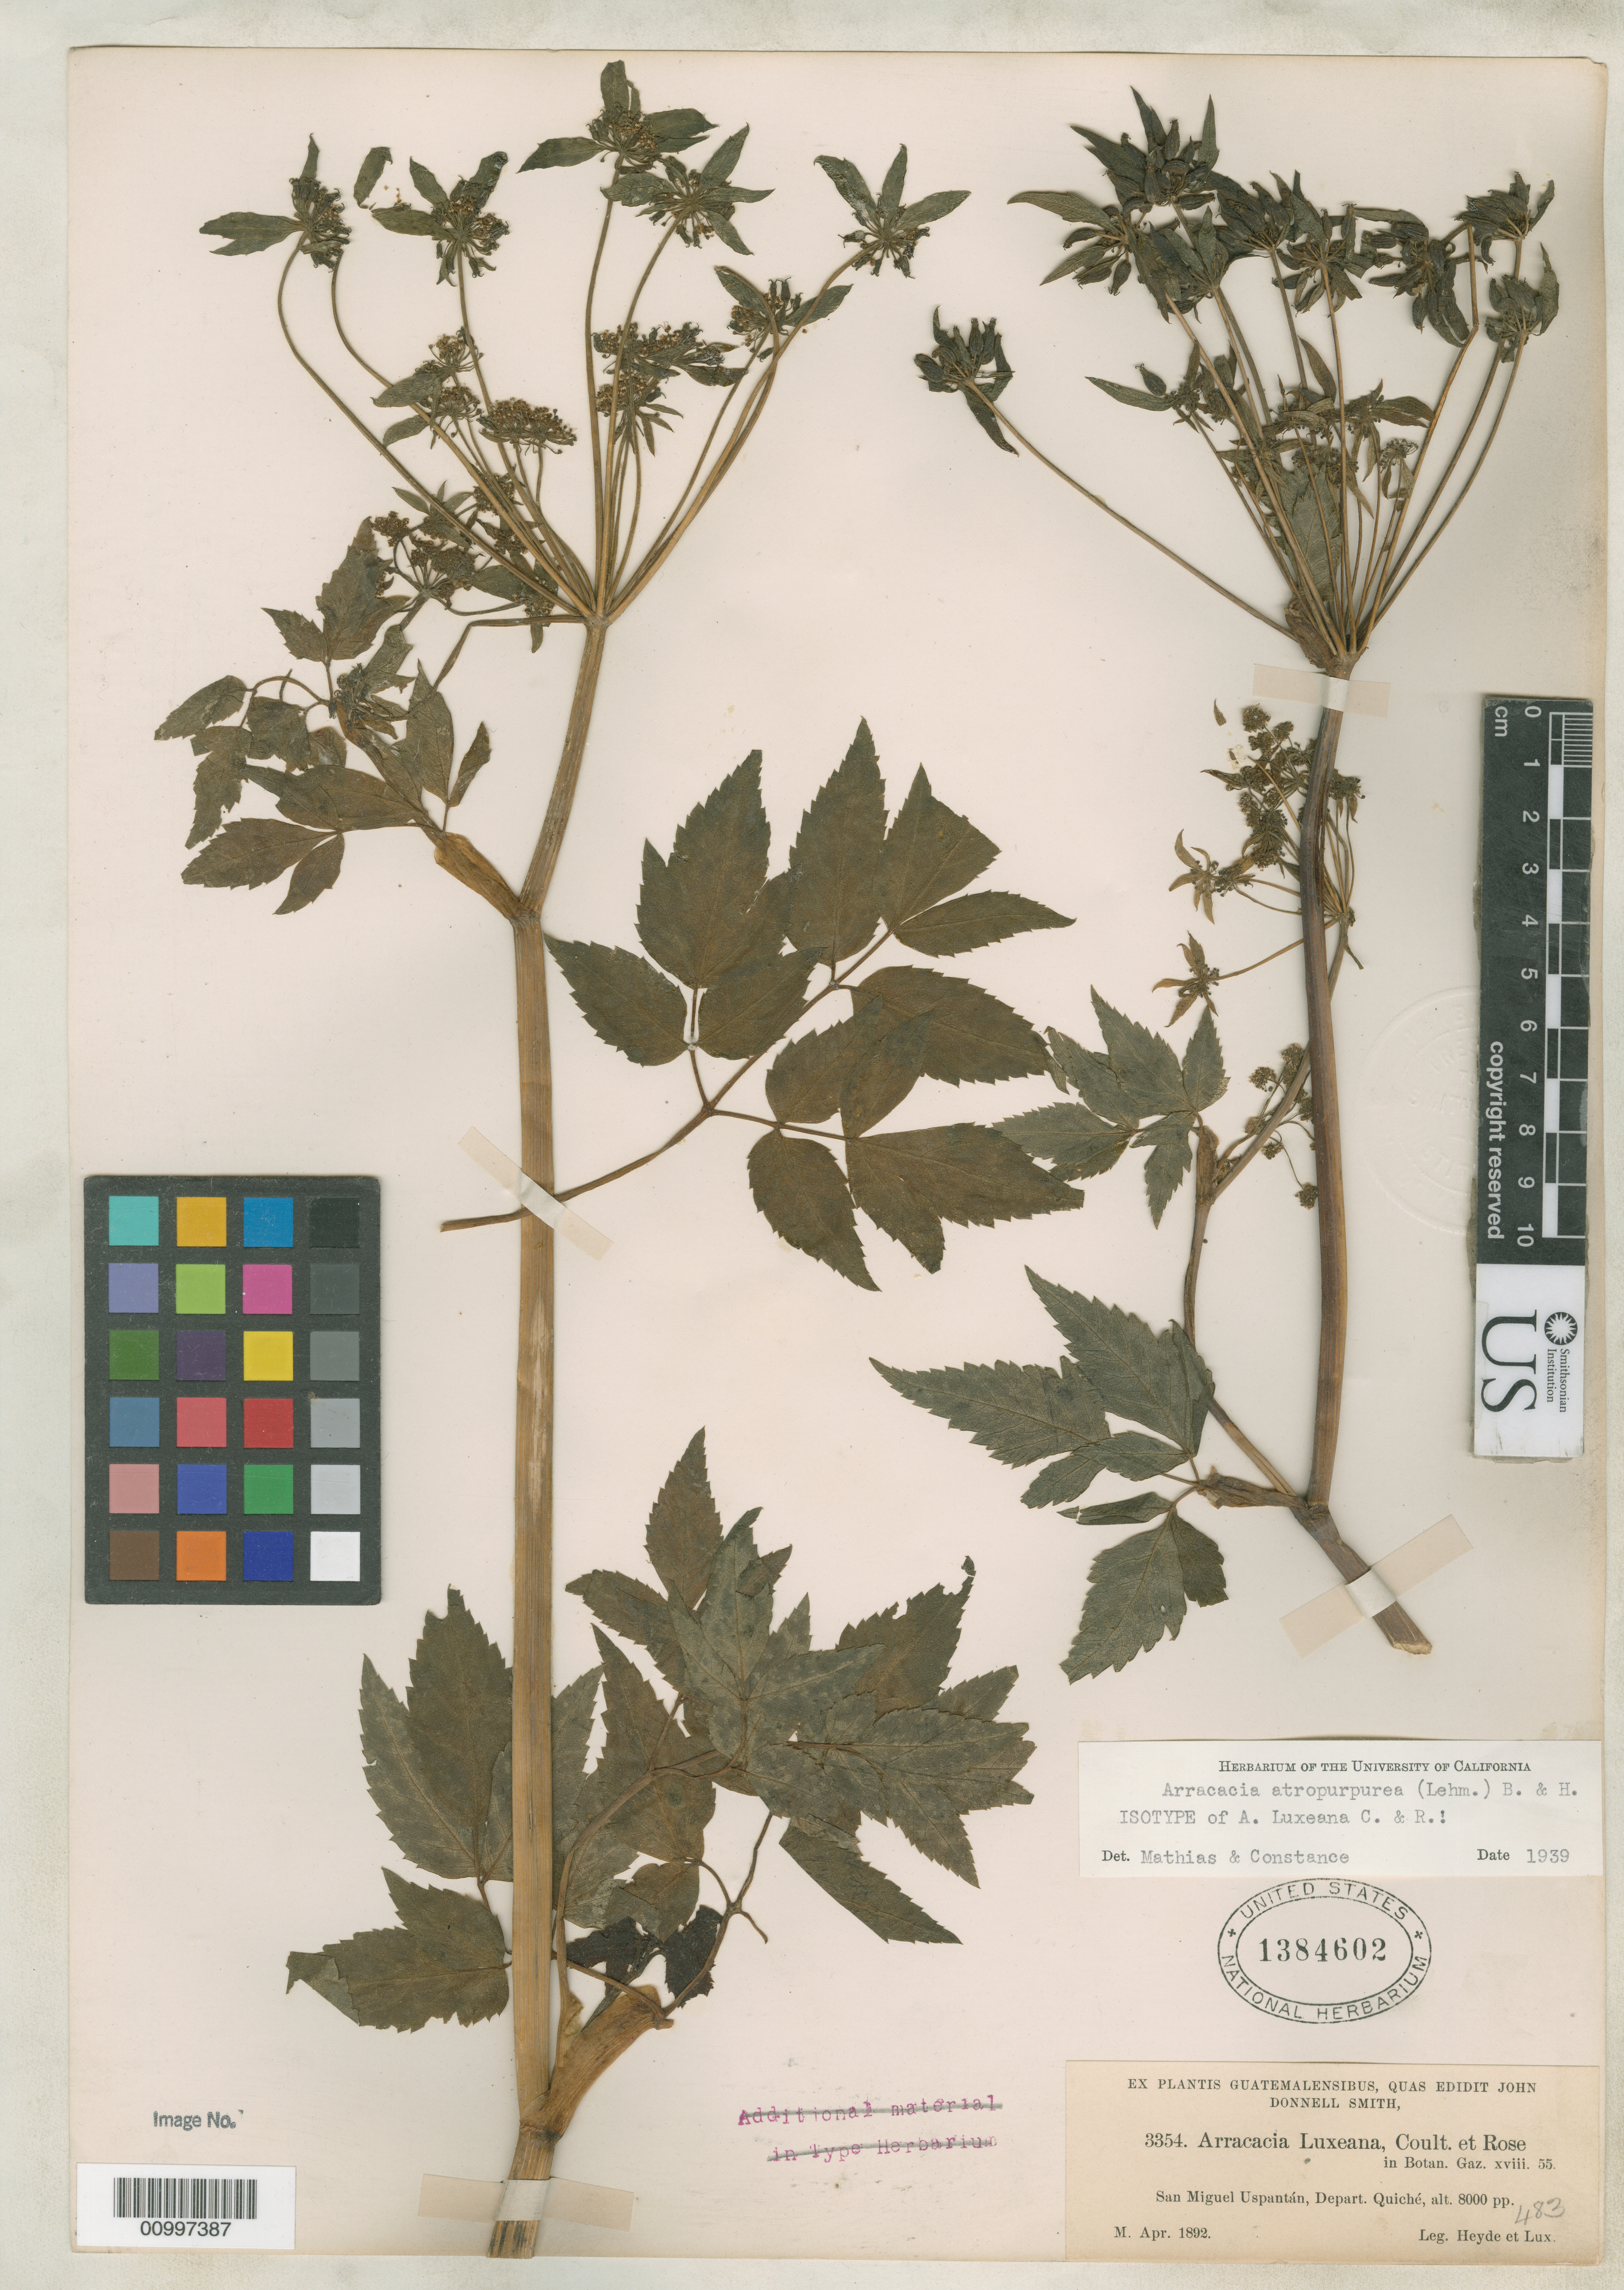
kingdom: Plantae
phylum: Tracheophyta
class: Magnoliopsida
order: Apiales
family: Apiaceae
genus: Arracacia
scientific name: Arracacia luxeana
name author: J.M. Coult. & Rose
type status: Isotype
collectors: E. T. Heyde & E. Lux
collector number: J.D.S. 3354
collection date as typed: Apr 1892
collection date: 1892-04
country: Guatemala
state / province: El Quiché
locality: San Miguel Uspantan.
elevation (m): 2438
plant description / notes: From the herbarium of J. Donnell Smith.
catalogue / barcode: US 1384602